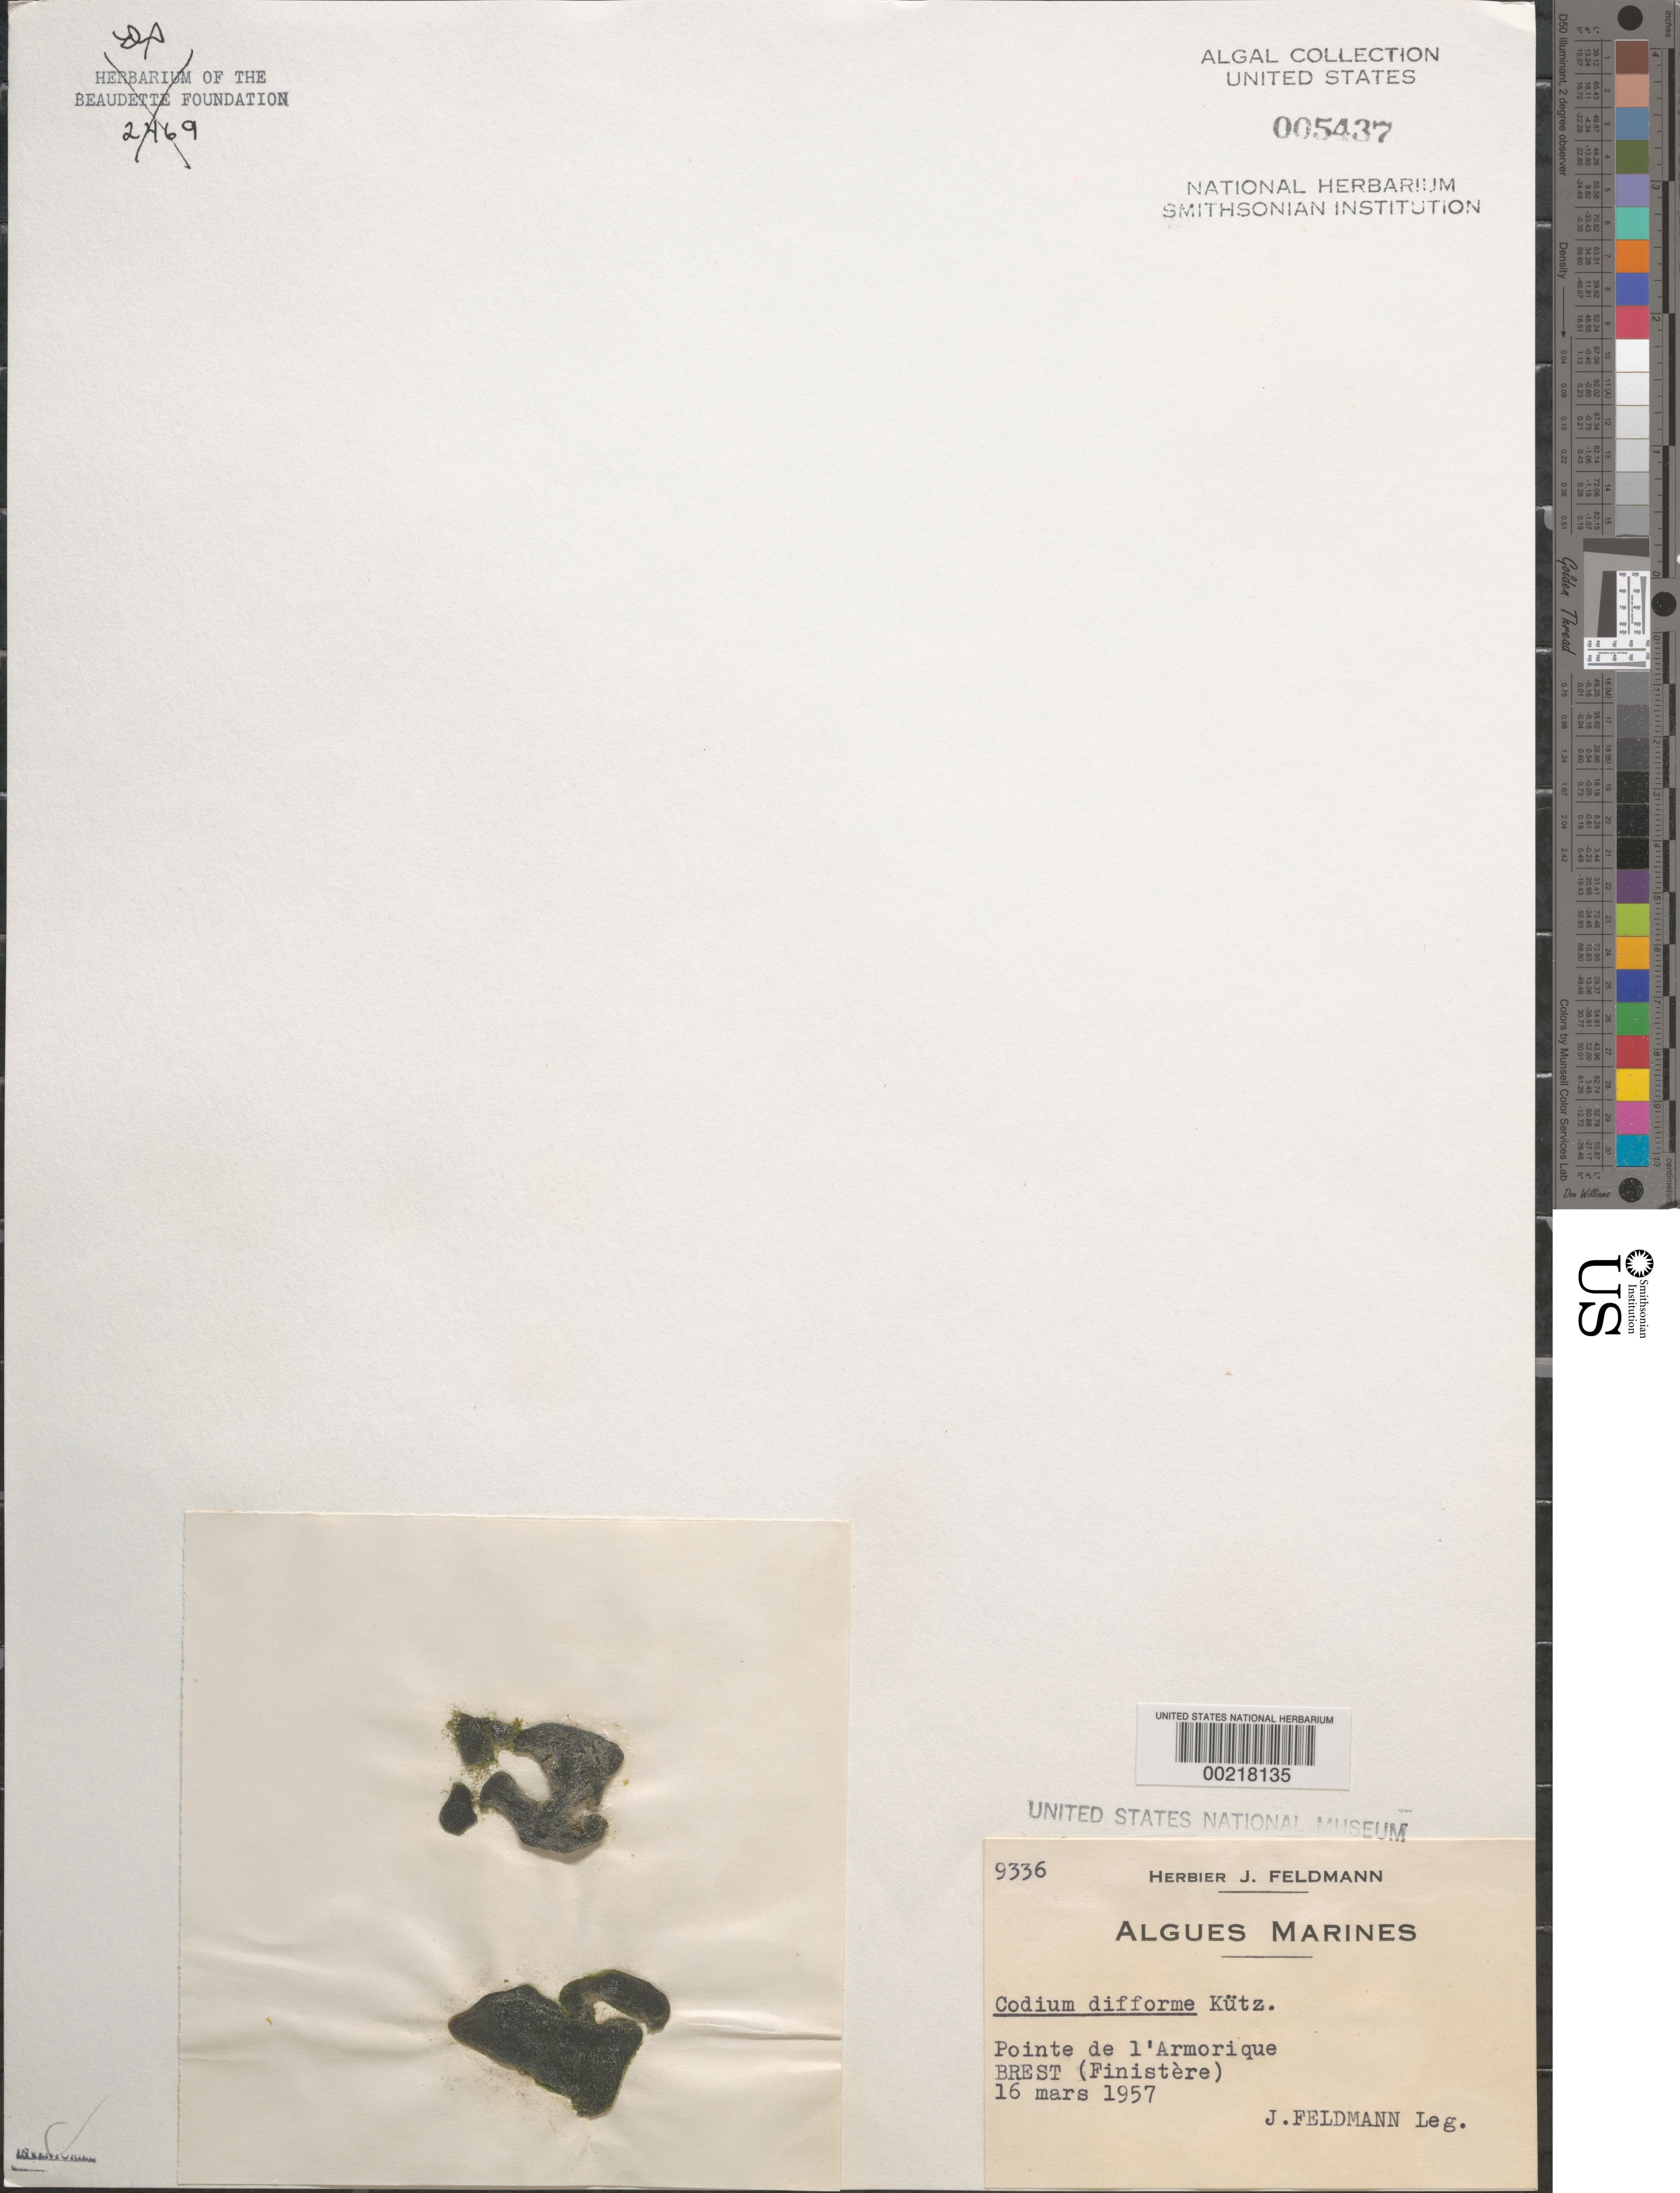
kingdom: Plantae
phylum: Chlorophyta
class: Ulvophyceae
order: Bryopsidales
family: Codiaceae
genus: Codium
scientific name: Codium effusum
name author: (Rafinesque) Delle Chiaje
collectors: J. Feldmann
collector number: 9336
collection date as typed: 16 Mar 1957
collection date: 1957-03-16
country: France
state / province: Bretagne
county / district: Finistère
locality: Brest, pointe de l'armorique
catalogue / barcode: US 5437